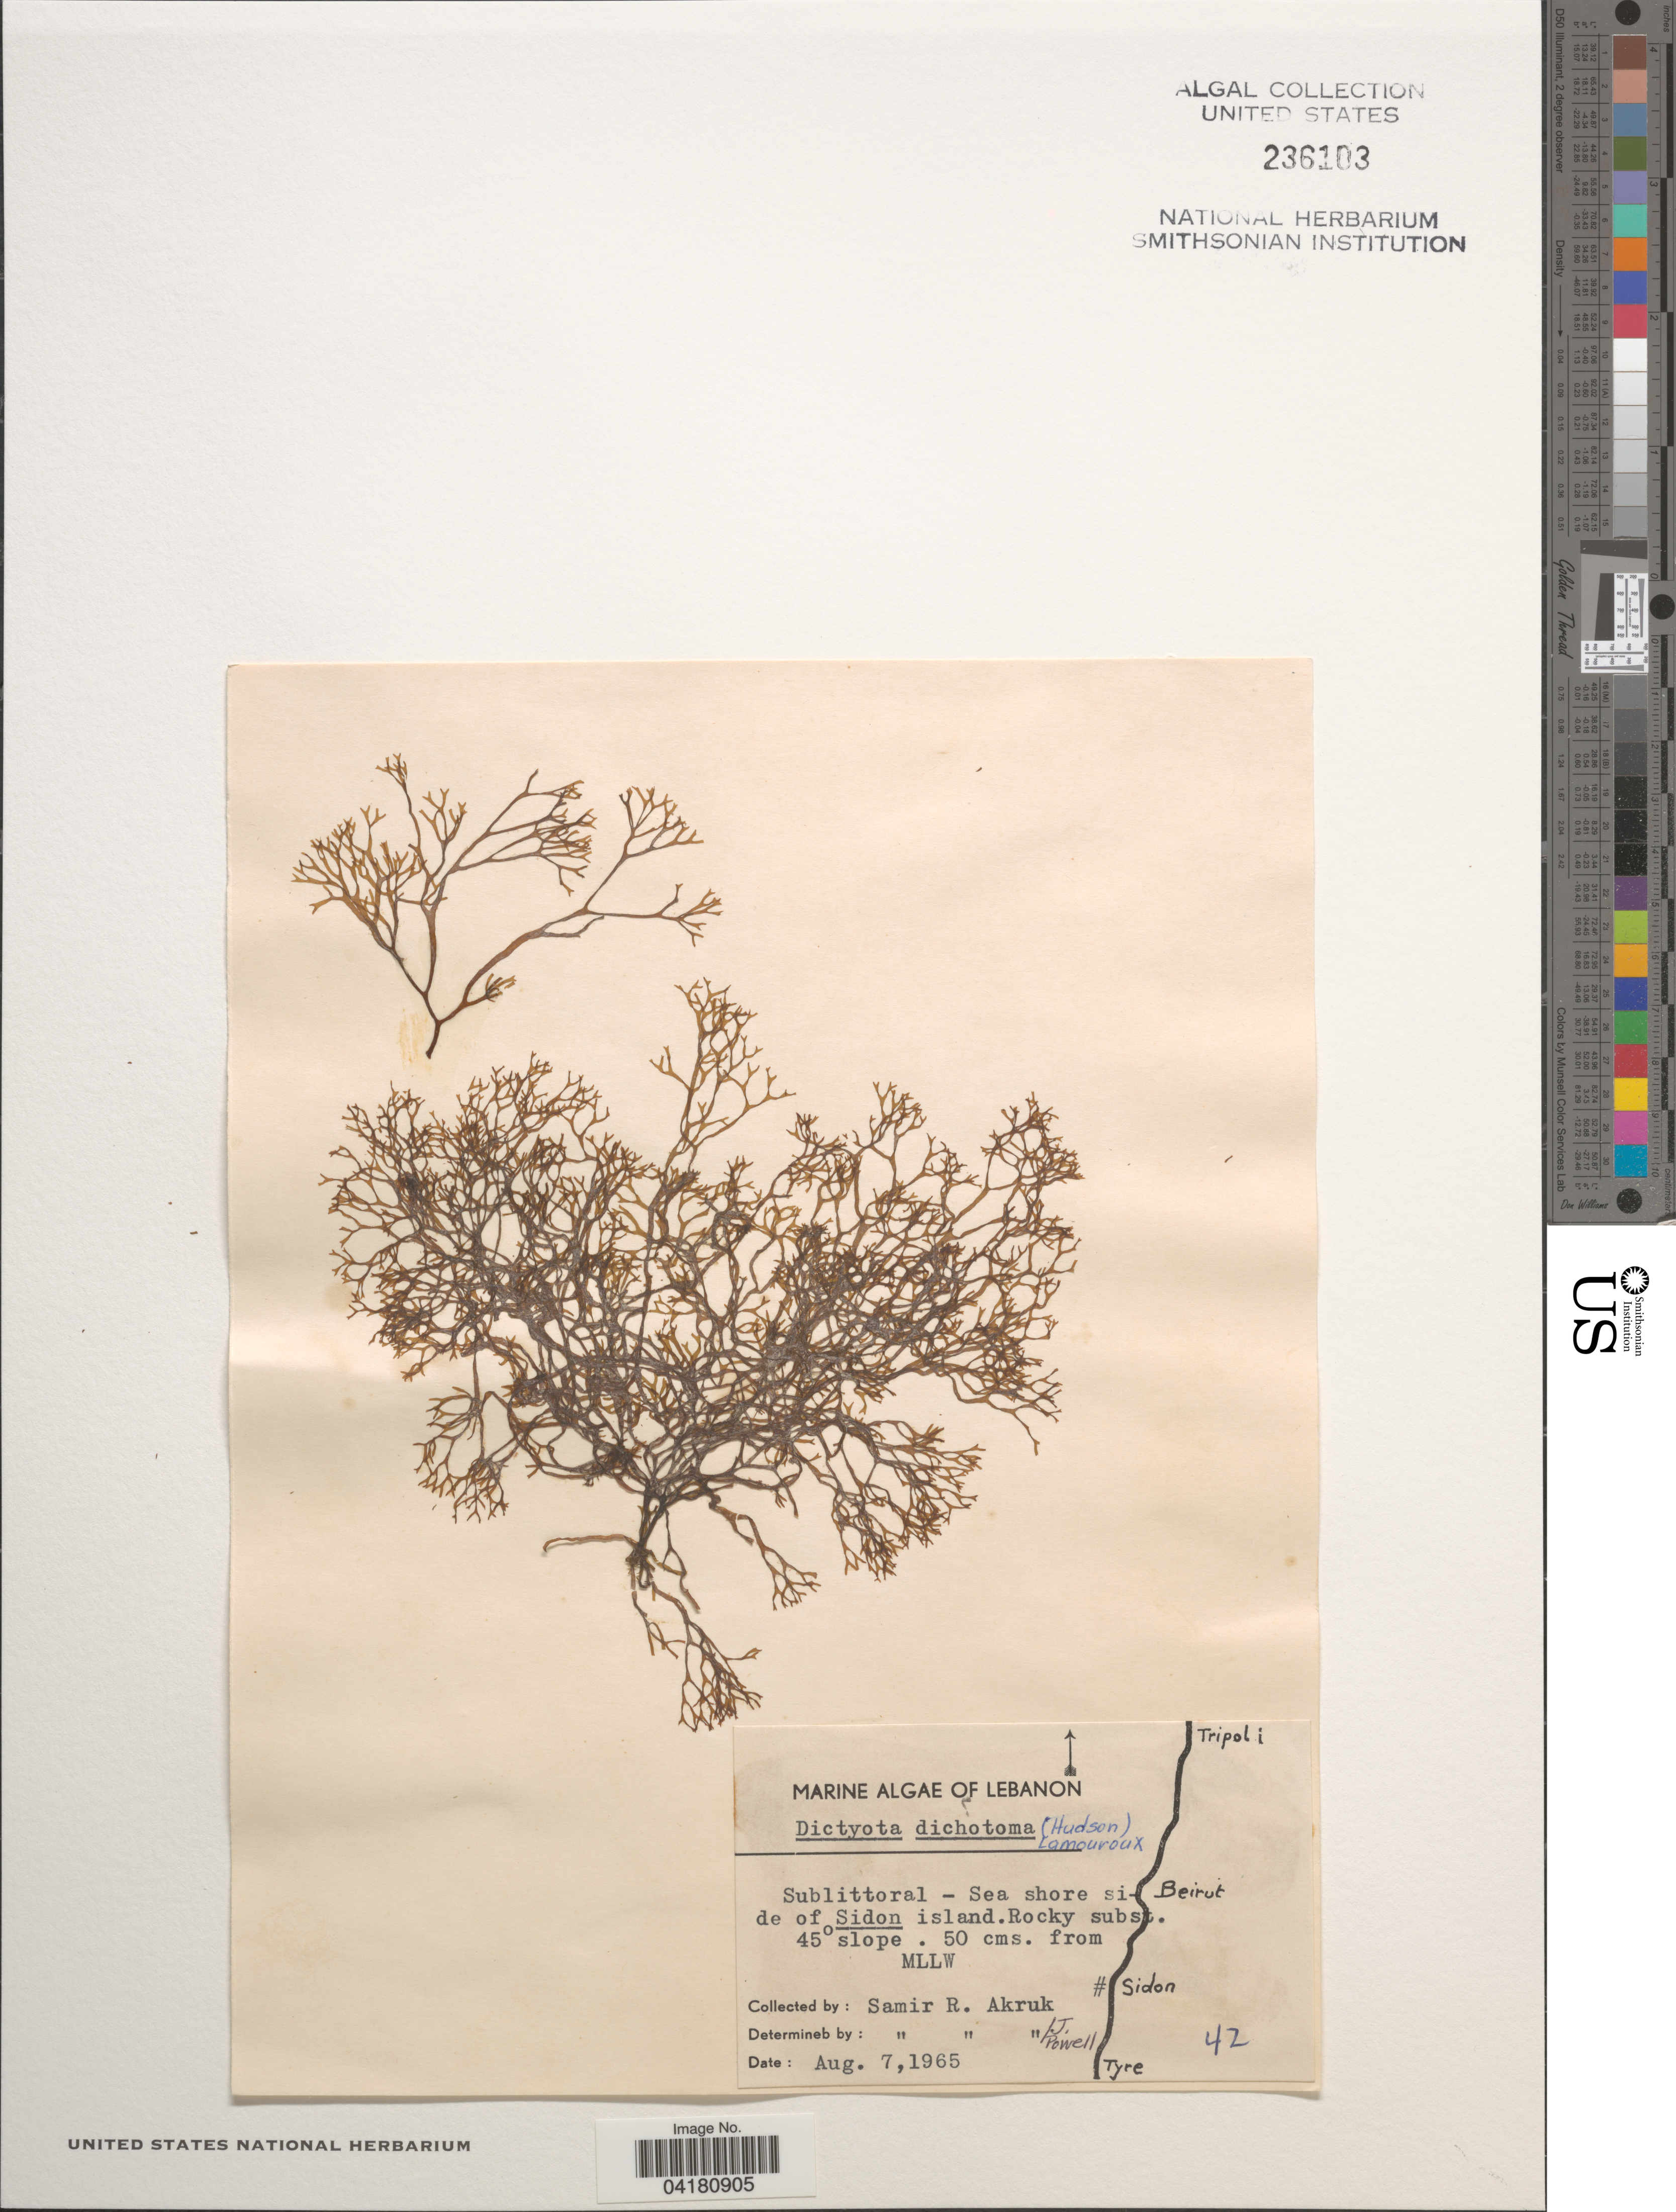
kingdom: Chromista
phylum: Ochrophyta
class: Phaeophyceae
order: Dictyotales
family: Dictyotaceae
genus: Dictyota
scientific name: Dictyota dichotoma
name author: (Huds.) J.V.Lamouroux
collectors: S. Akruk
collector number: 42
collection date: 1965-08-07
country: Lebanon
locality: From MLLW. Sidon.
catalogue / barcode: US 236103